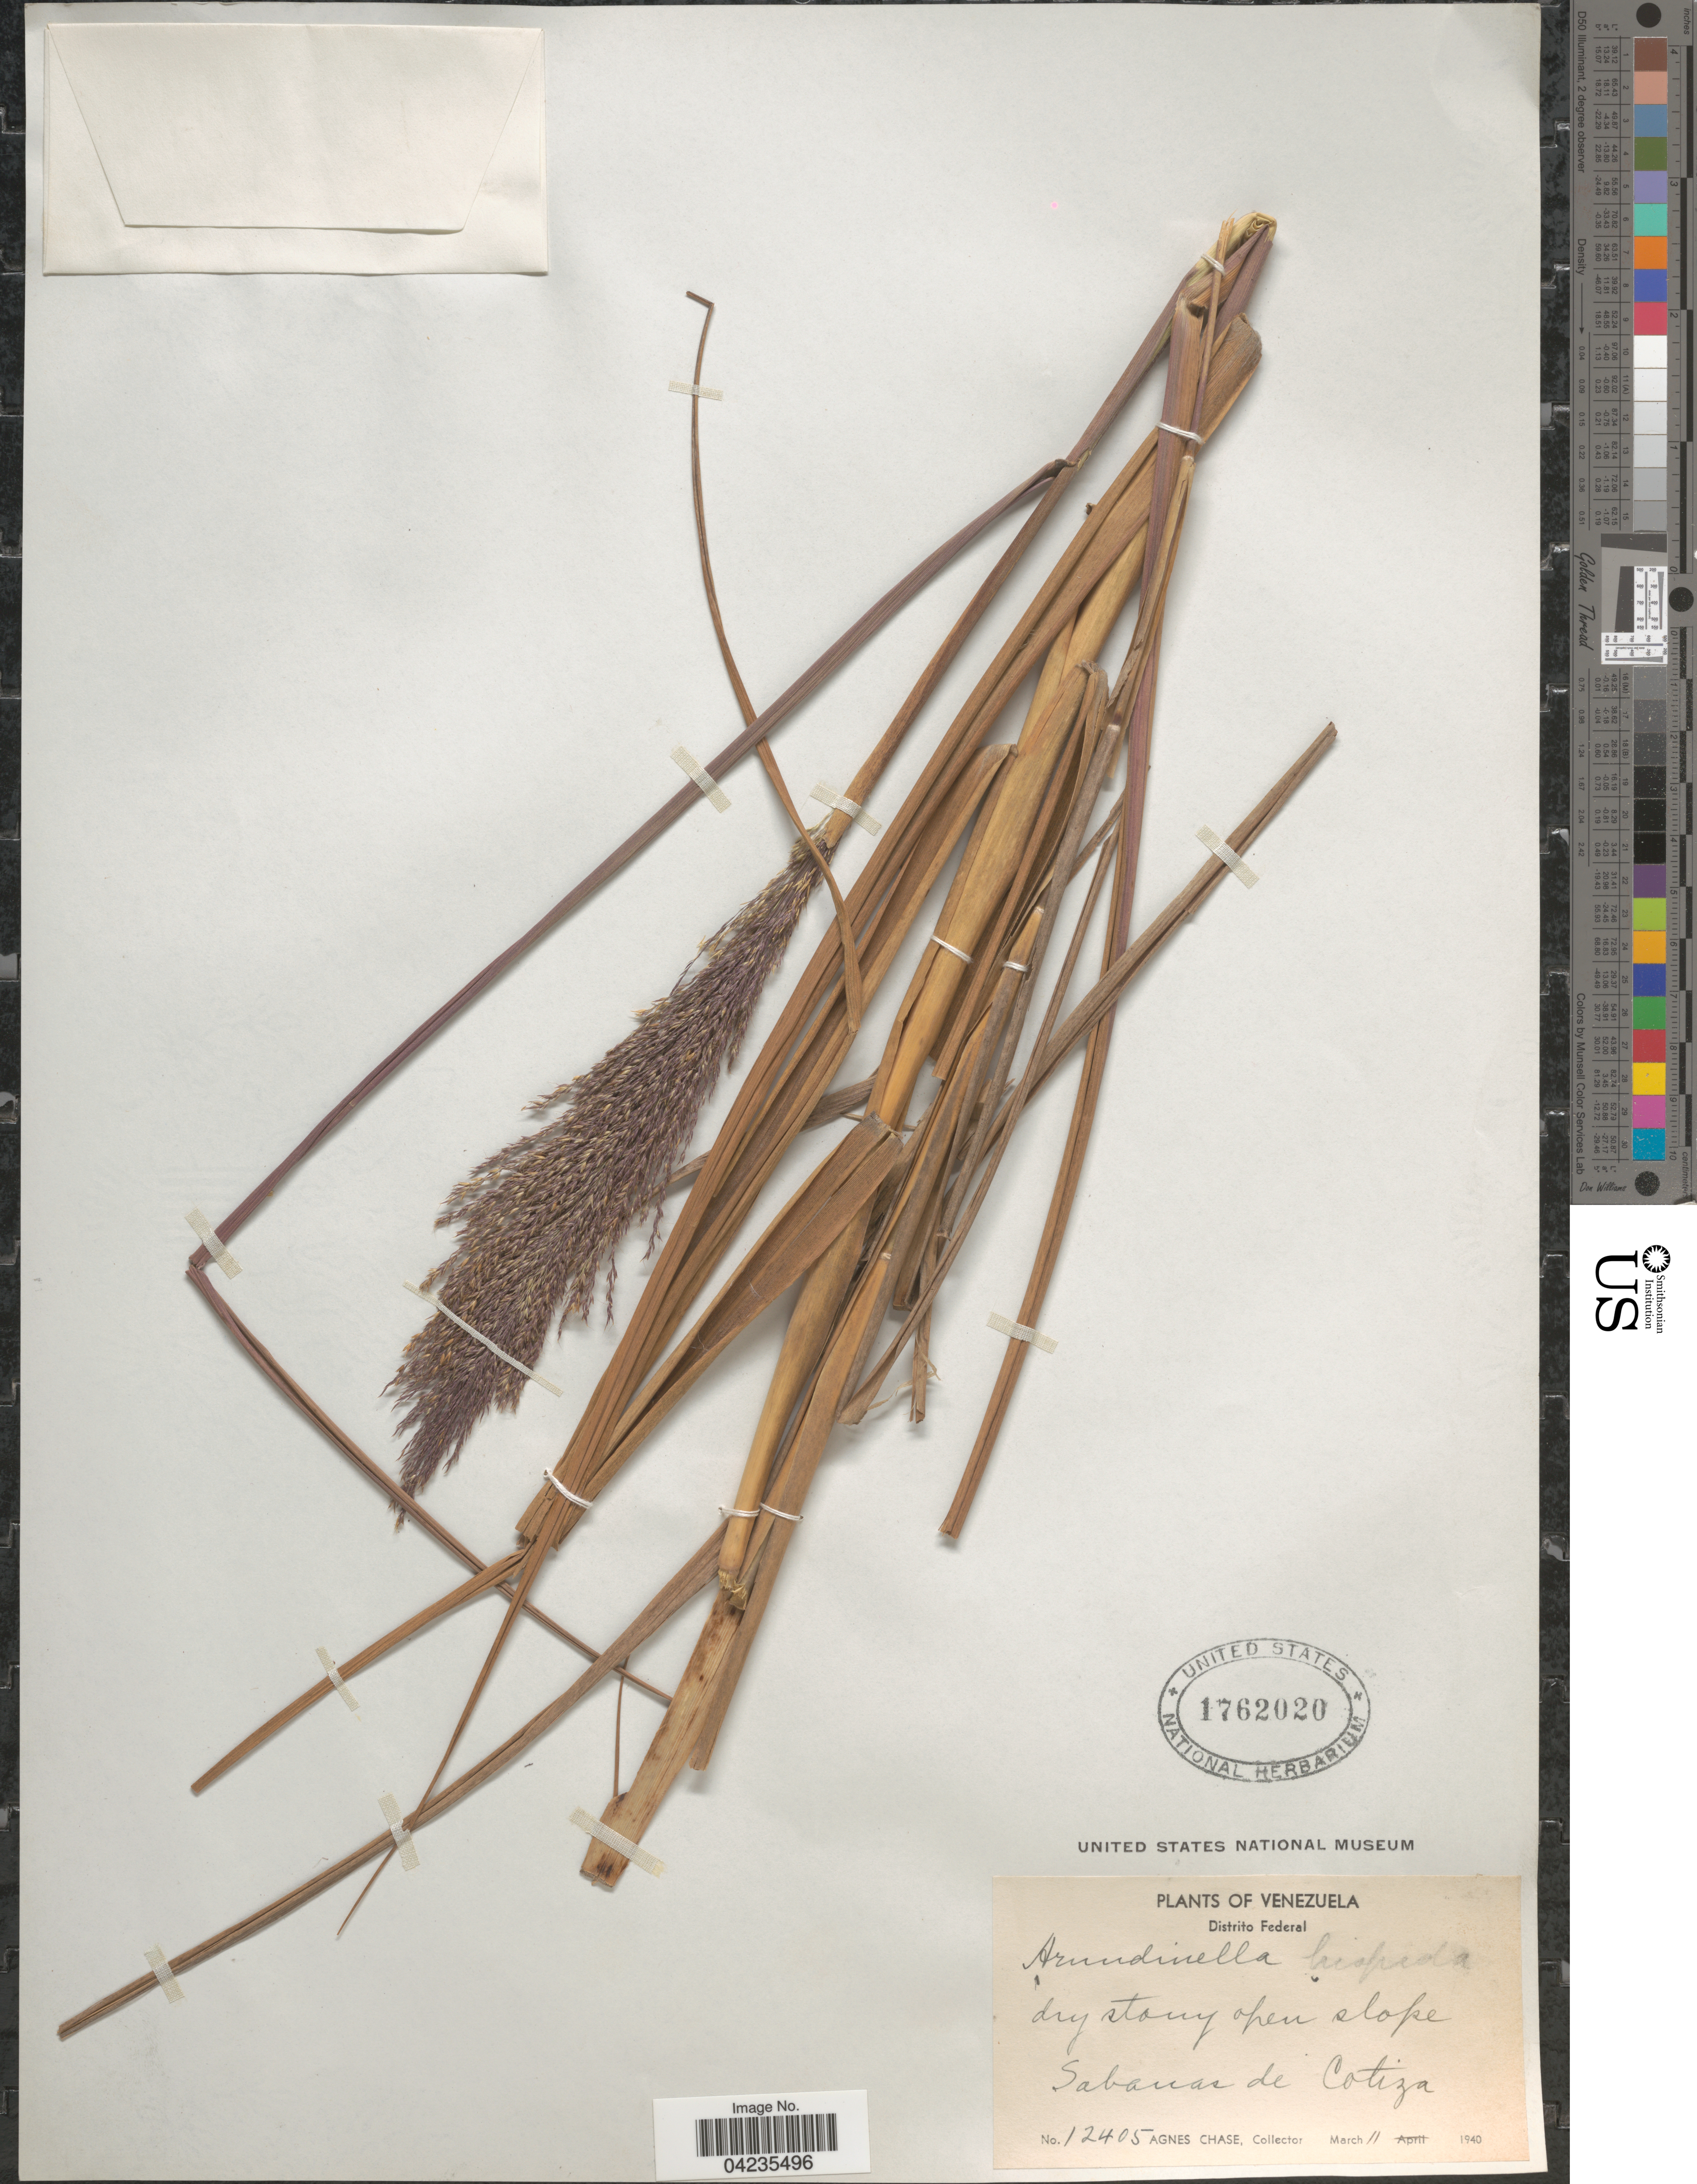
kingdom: Plantae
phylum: Tracheophyta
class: Liliopsida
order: Poales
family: Poaceae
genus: Arundinella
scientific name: Arundinella hispida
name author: (Humb. & Bonpl. ex Willd.) Kuntze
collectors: A. Chase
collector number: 12405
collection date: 1940-03-11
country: Venezuela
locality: Distrito Federal. Sabanas de Cotiza.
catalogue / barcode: US 1762020